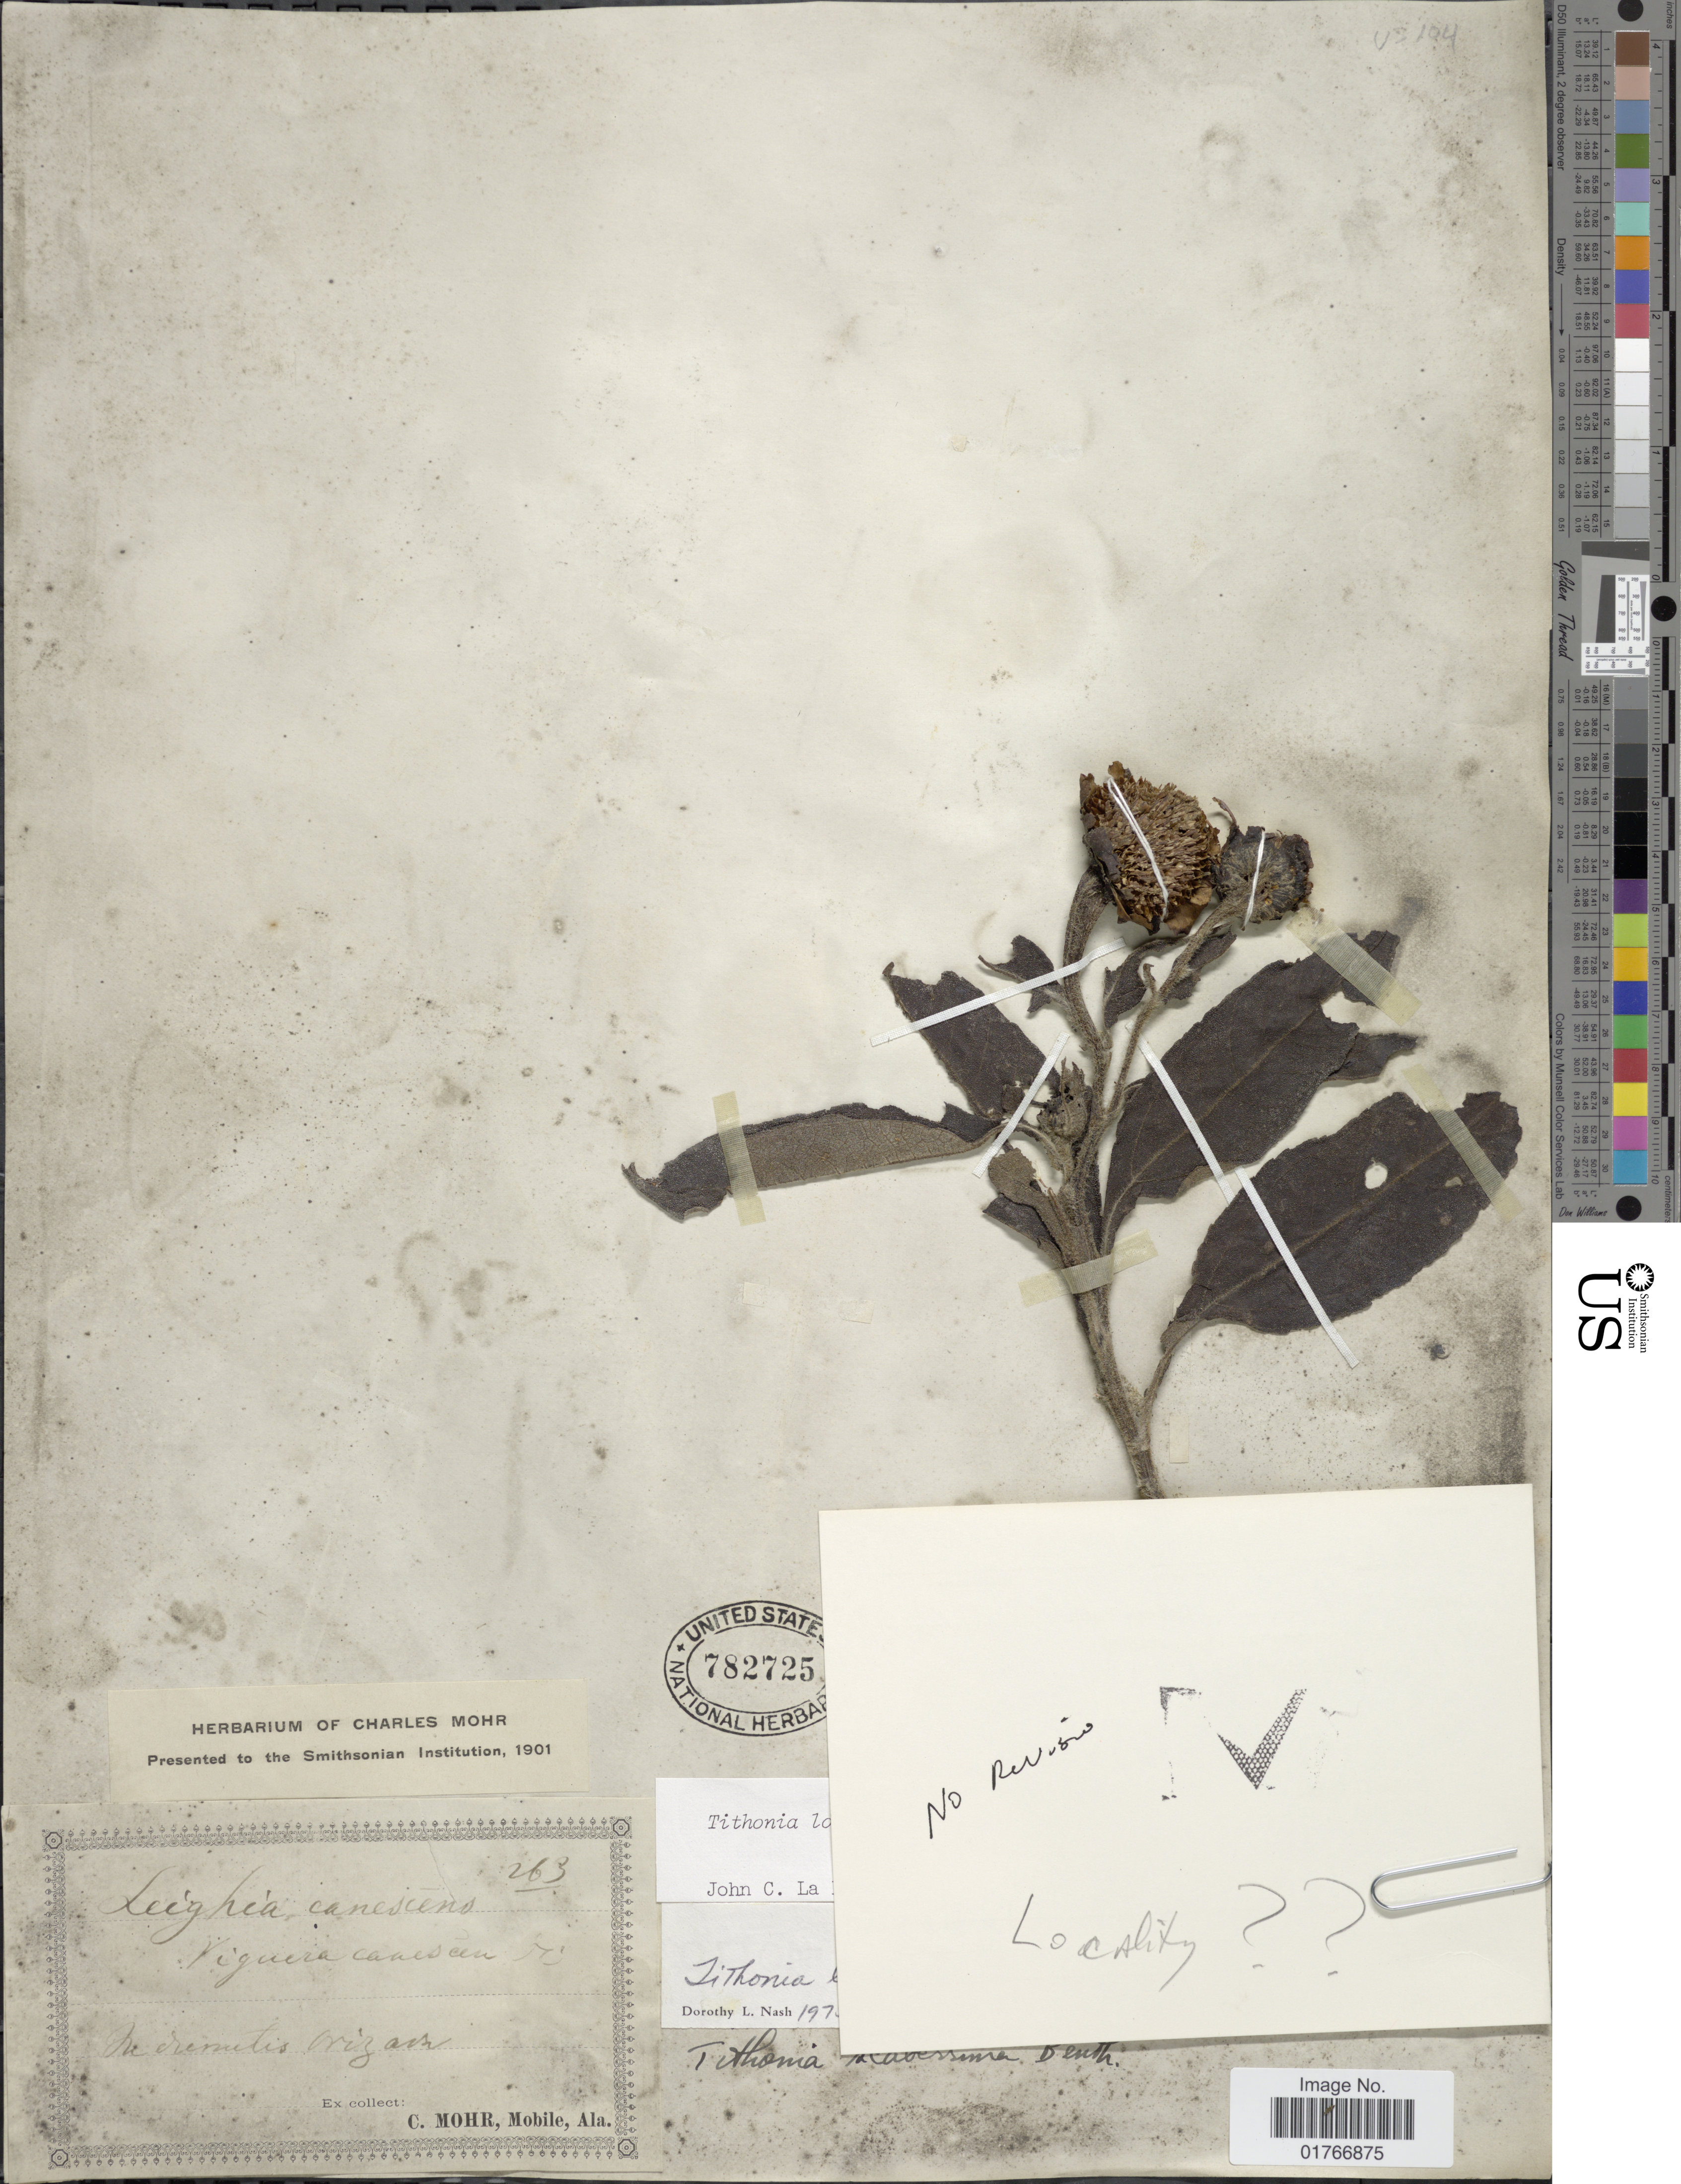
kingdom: Plantae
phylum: Tracheophyta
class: Magnoliopsida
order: Asterales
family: Asteraceae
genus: Tithonia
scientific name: Tithonia longiradiata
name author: (Bertol.) S.F. Blake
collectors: Mohr, C. T. (herbarium)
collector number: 263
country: Mexico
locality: In renutis Orizava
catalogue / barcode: US 782725